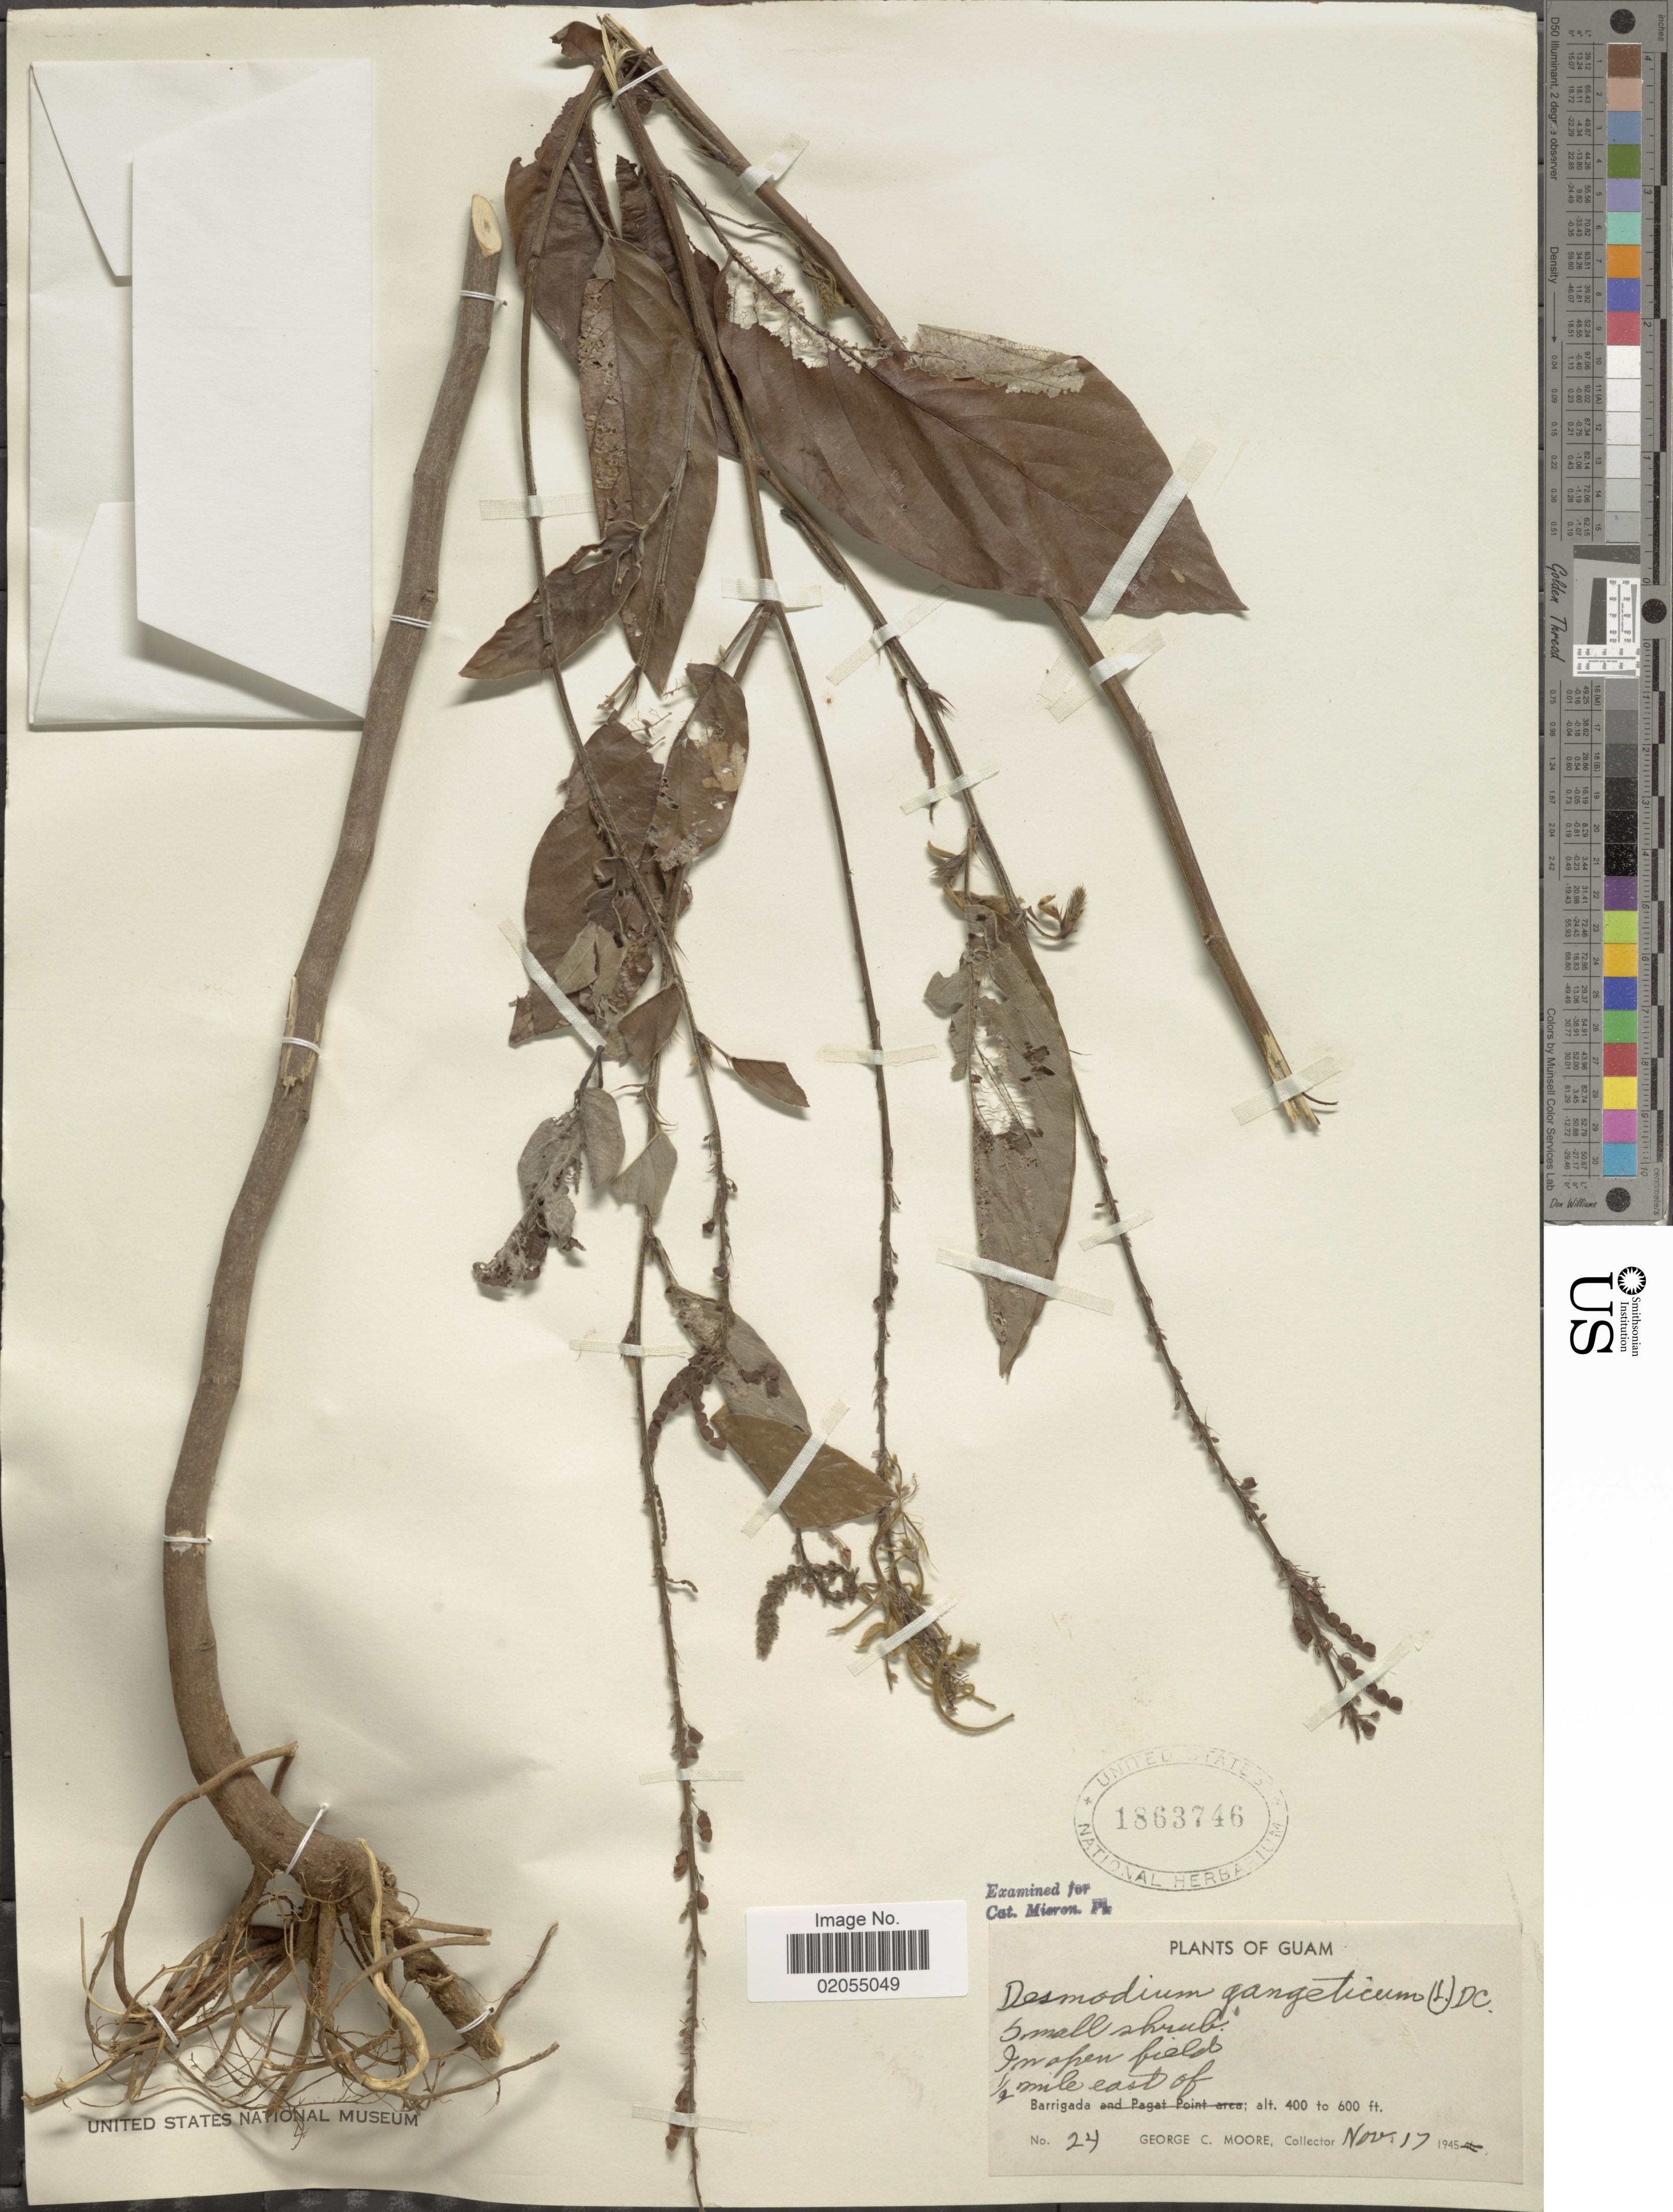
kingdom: Plantae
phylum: Tracheophyta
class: Magnoliopsida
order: Fabales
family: Fabaceae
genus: Pleurolobus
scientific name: Pleurolobus gangeticus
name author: (L.) J. St.-Hil. ex H. Ohashi & K. Ohashi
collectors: G. C. Moore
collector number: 24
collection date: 1945-11-17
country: Guam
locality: In open field, ½ mile east of Barrigada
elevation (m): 122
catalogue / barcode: US 1863746